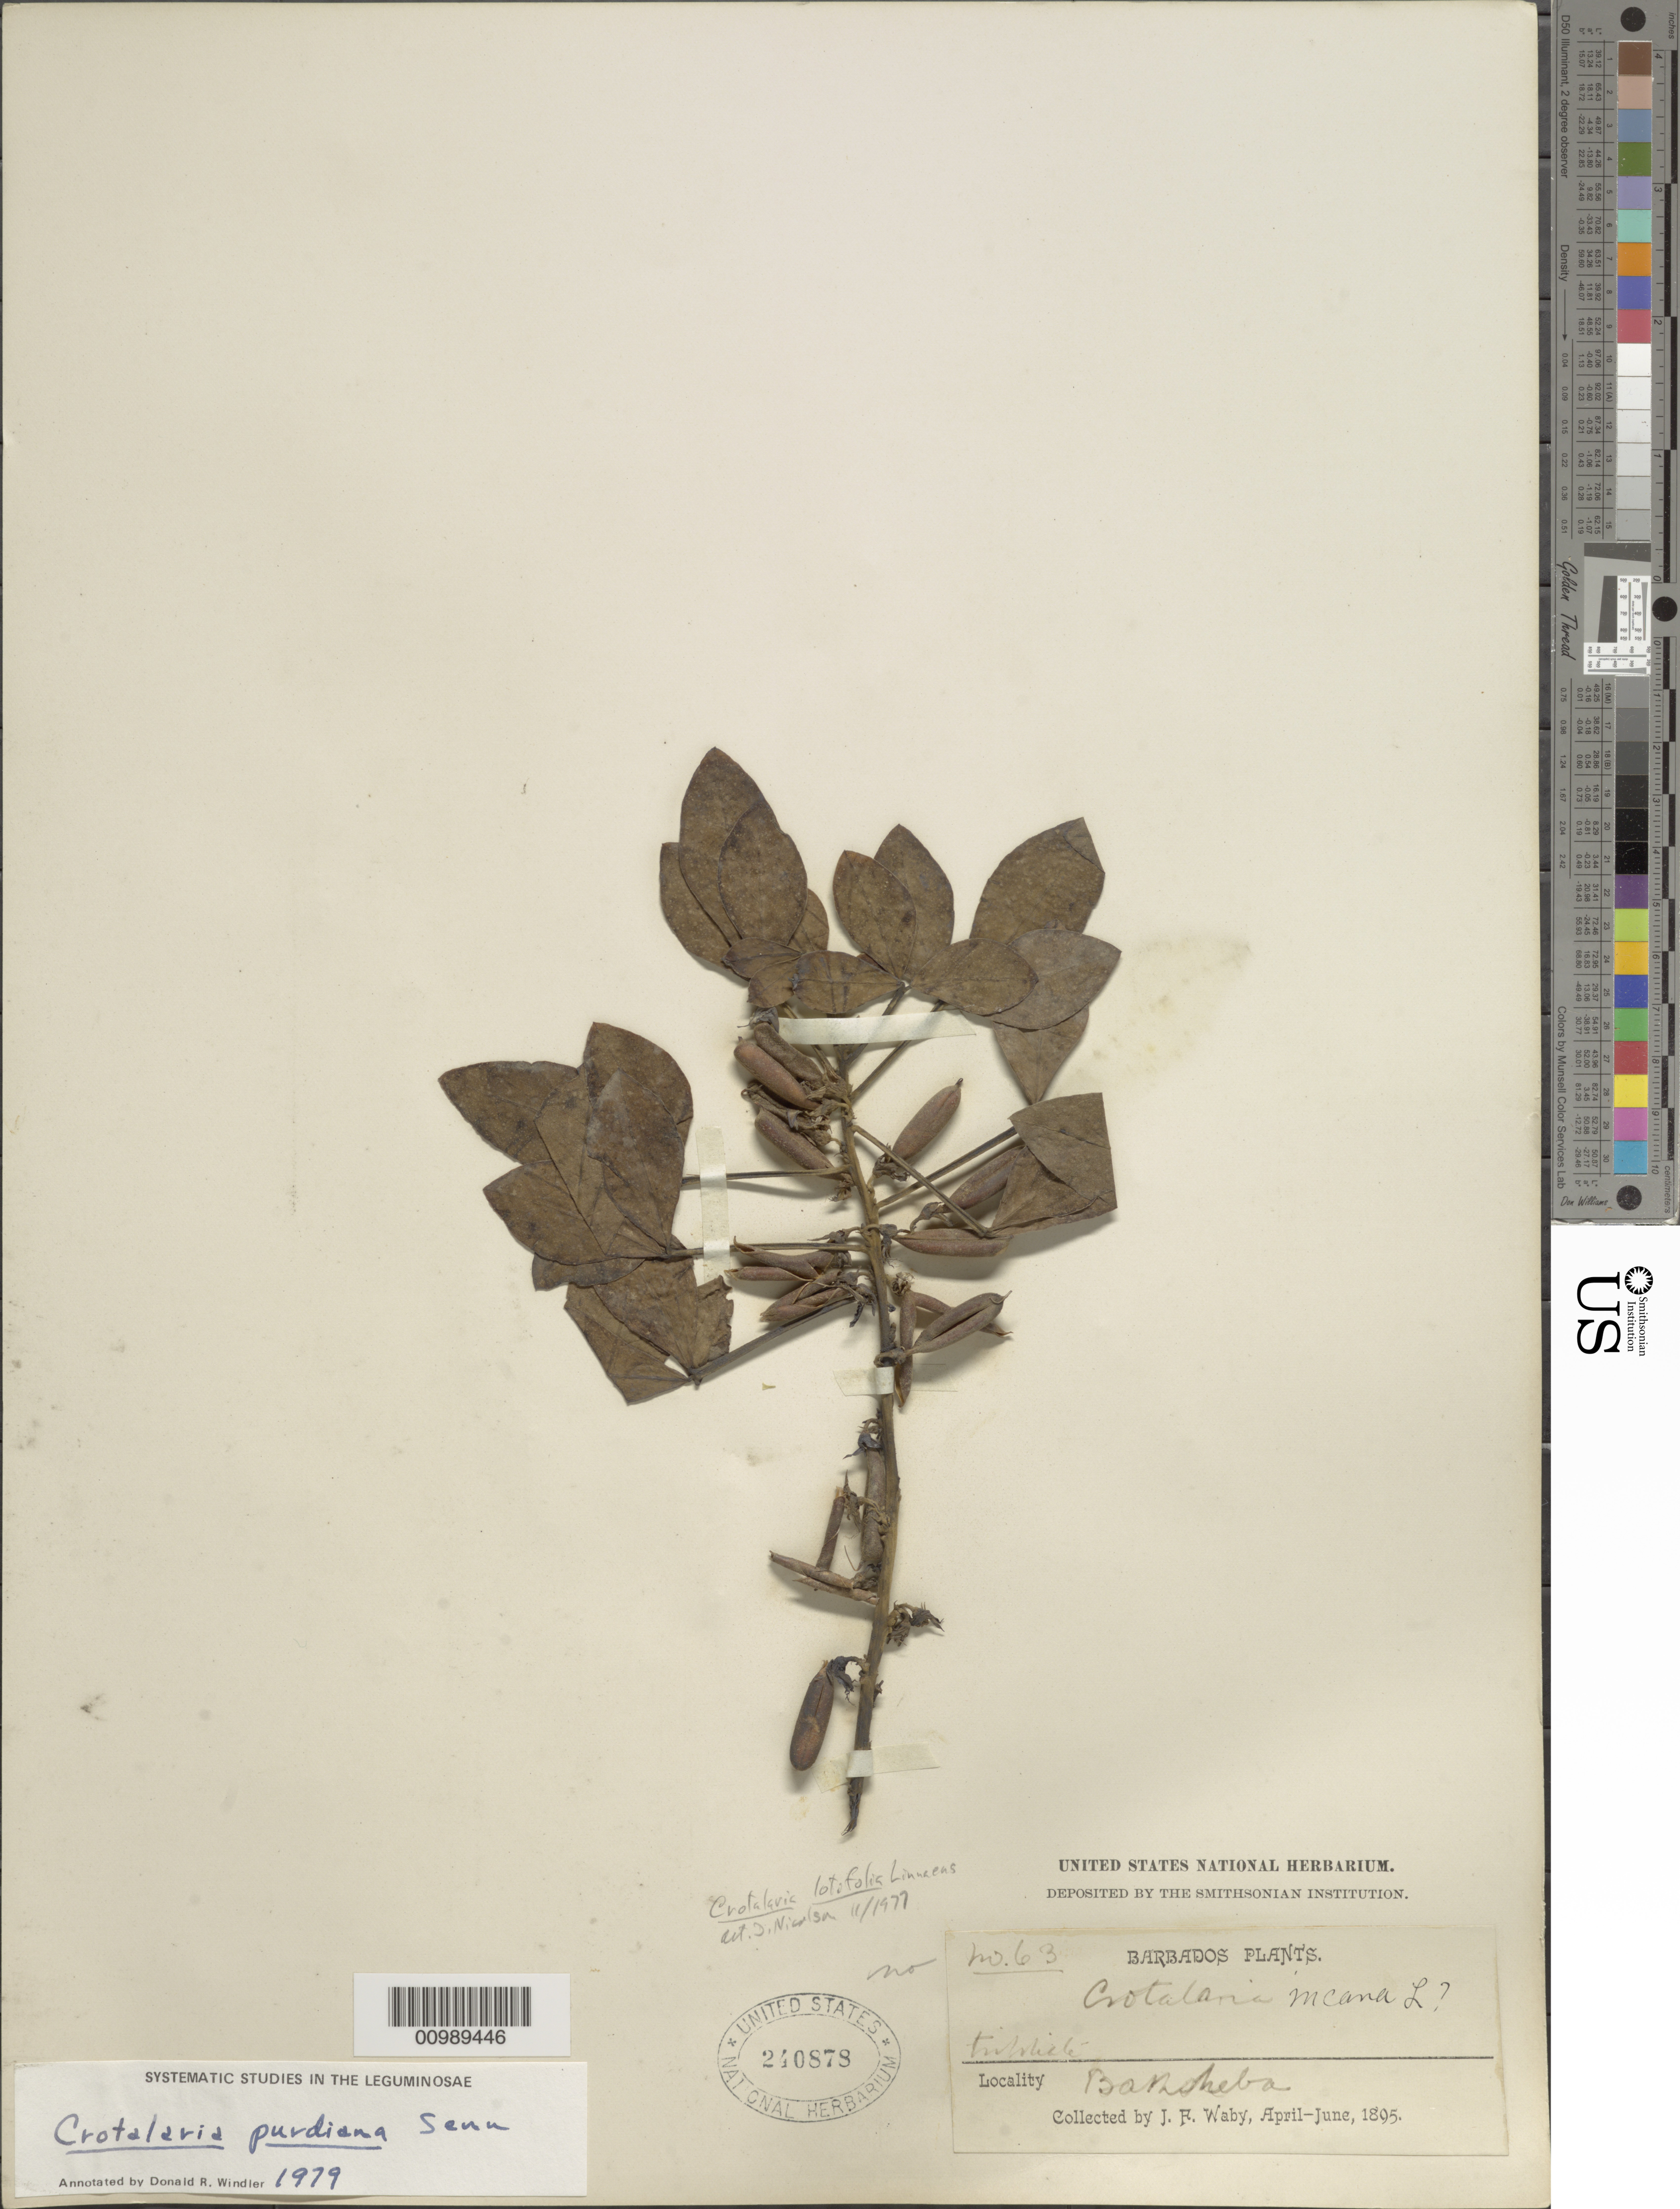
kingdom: Plantae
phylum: Tracheophyta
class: Magnoliopsida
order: Fabales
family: Fabaceae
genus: Crotalaria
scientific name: Crotalaria purdiana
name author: H. Senn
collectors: J. Waby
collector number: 63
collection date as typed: Apr 1895 to -- Jun 1895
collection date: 1895-04/1895-06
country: Barbados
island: Barbados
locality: Baroheba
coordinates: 0 N, 0 E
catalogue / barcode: US 240878